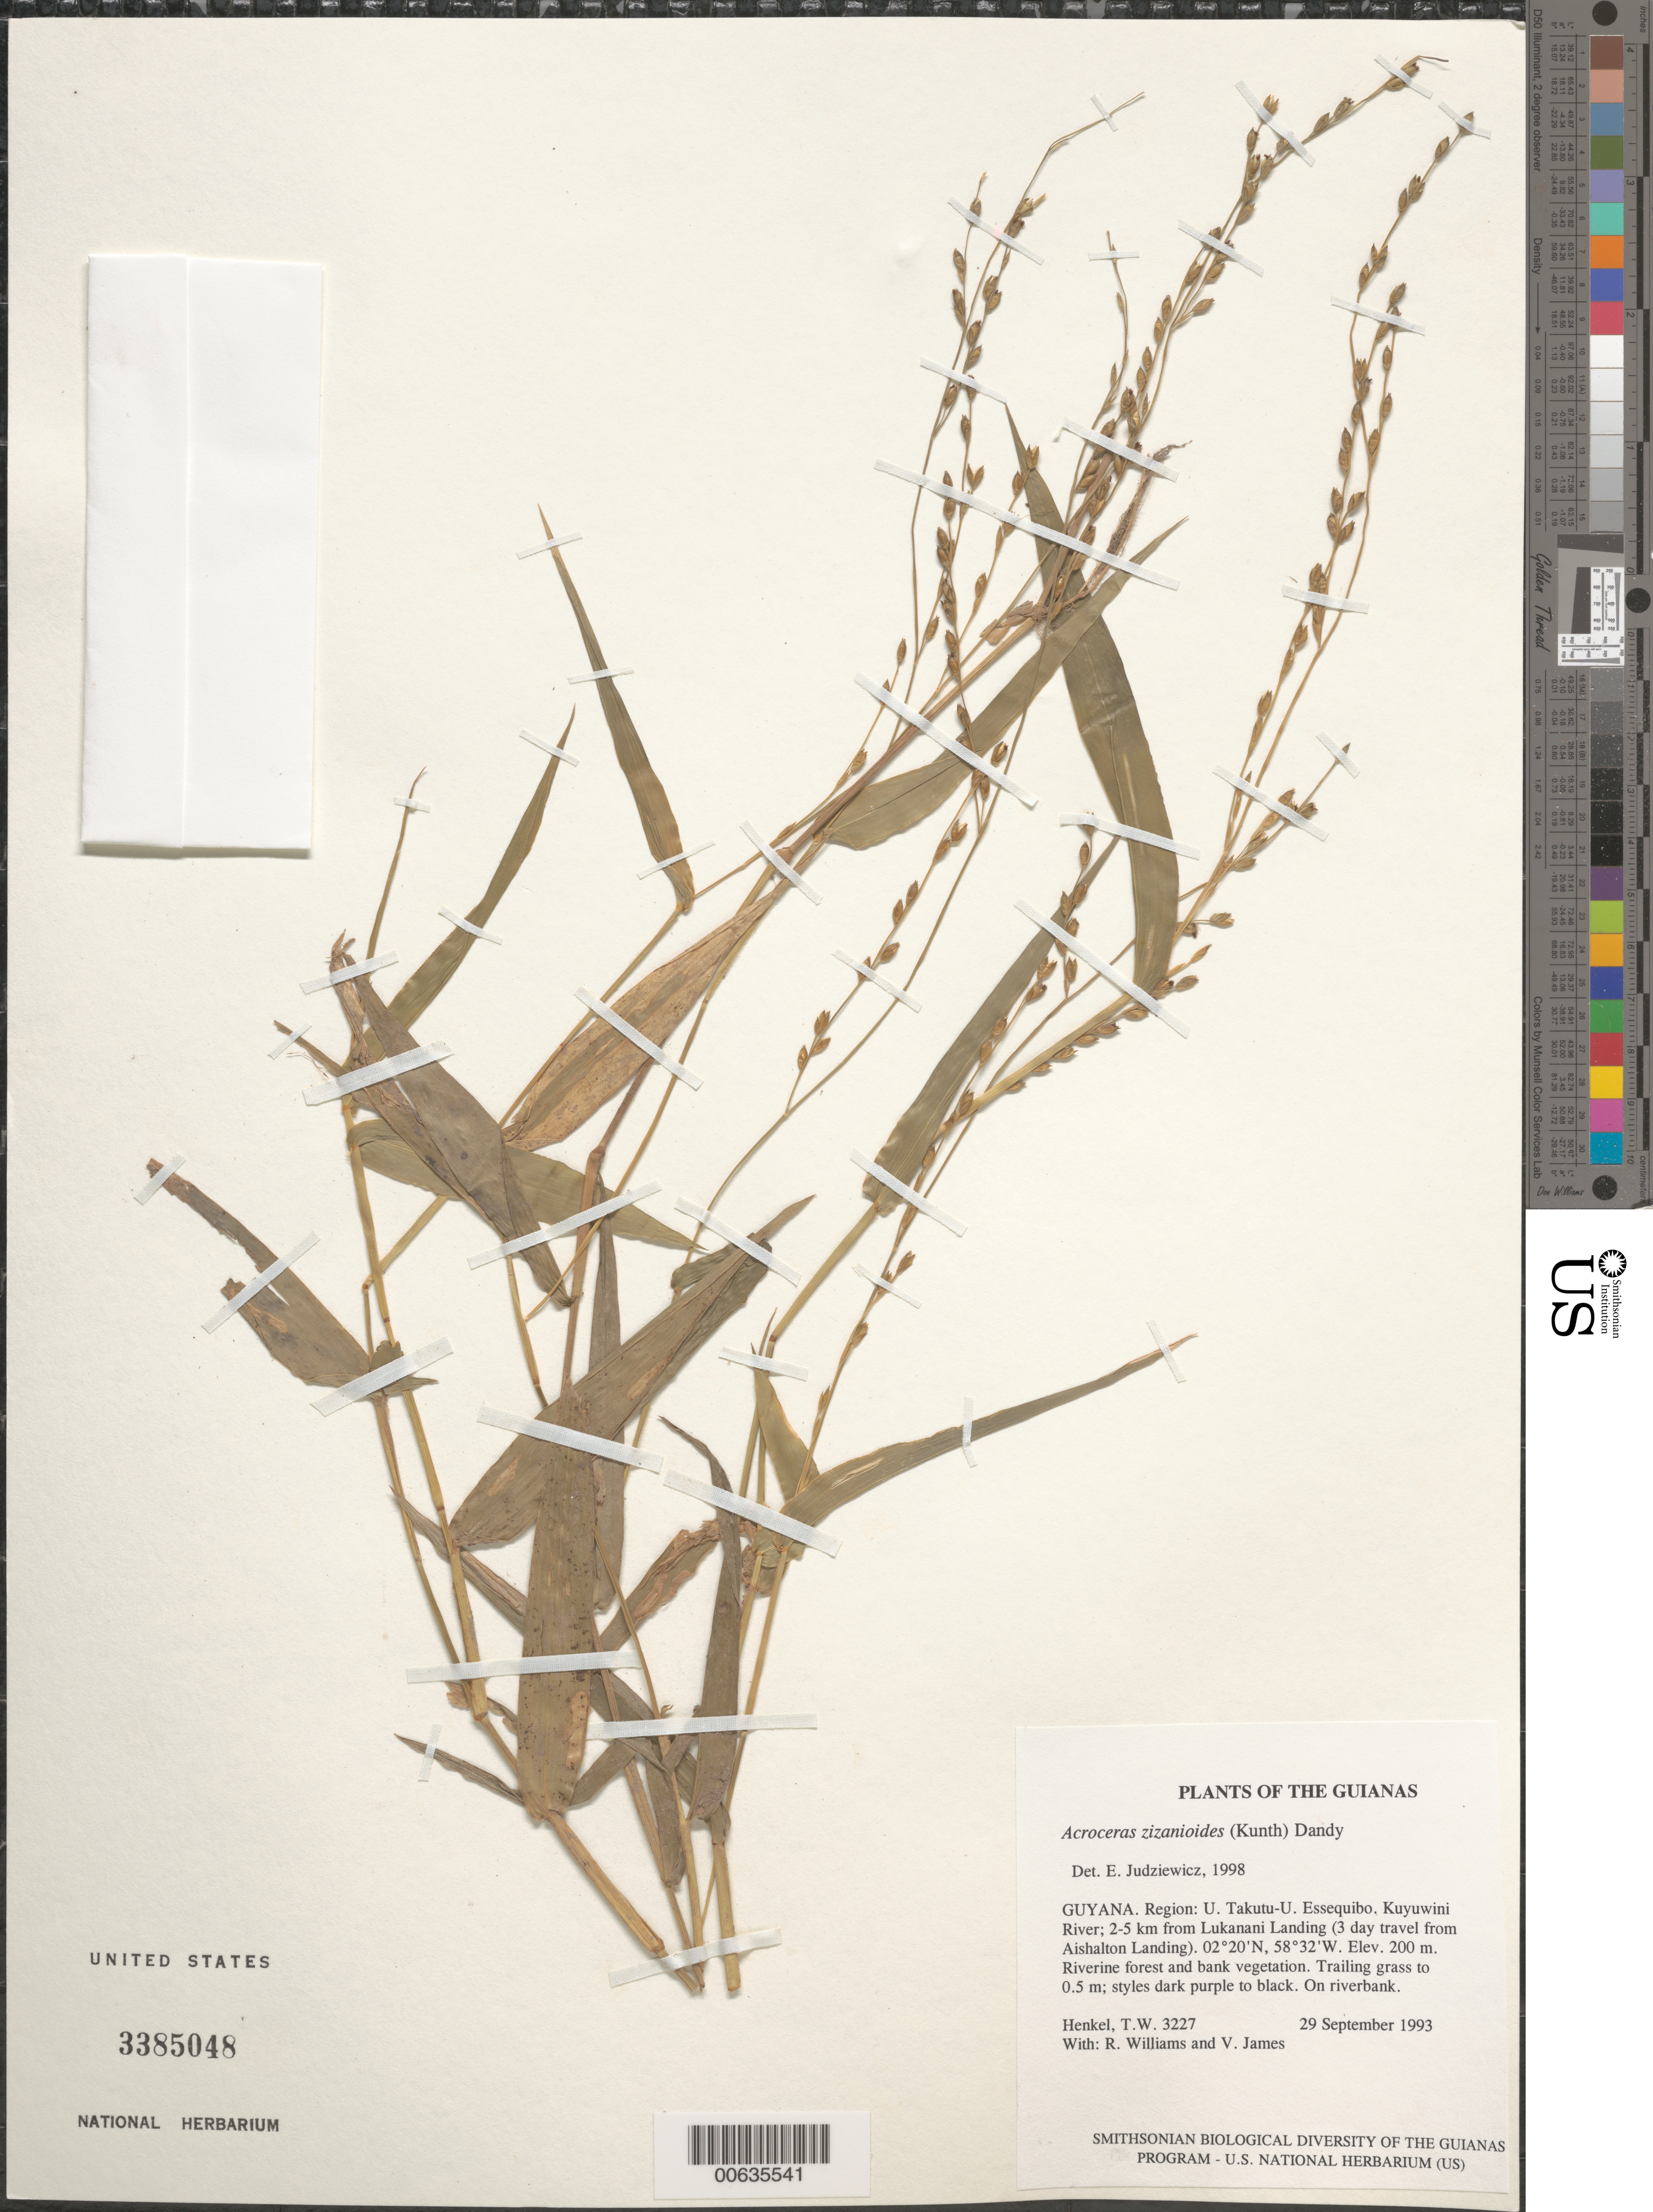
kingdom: Plantae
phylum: Tracheophyta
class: Liliopsida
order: Poales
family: Poaceae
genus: Acroceras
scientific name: Acroceras zizanioides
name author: (Kunth) Dandy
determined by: Judziewicz, E. J.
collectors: T. Henkel, R. Williams & V. James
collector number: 3227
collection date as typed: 29 September 1993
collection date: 1993-09-29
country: Guyana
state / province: U. Takutu-U. Essequibo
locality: Kuyuwini River; 2-5 km from Lukanani Landing (3 day travel from Aishalton Landing)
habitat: Riverine forest and bank vegetation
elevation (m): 200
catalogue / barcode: US 3385048